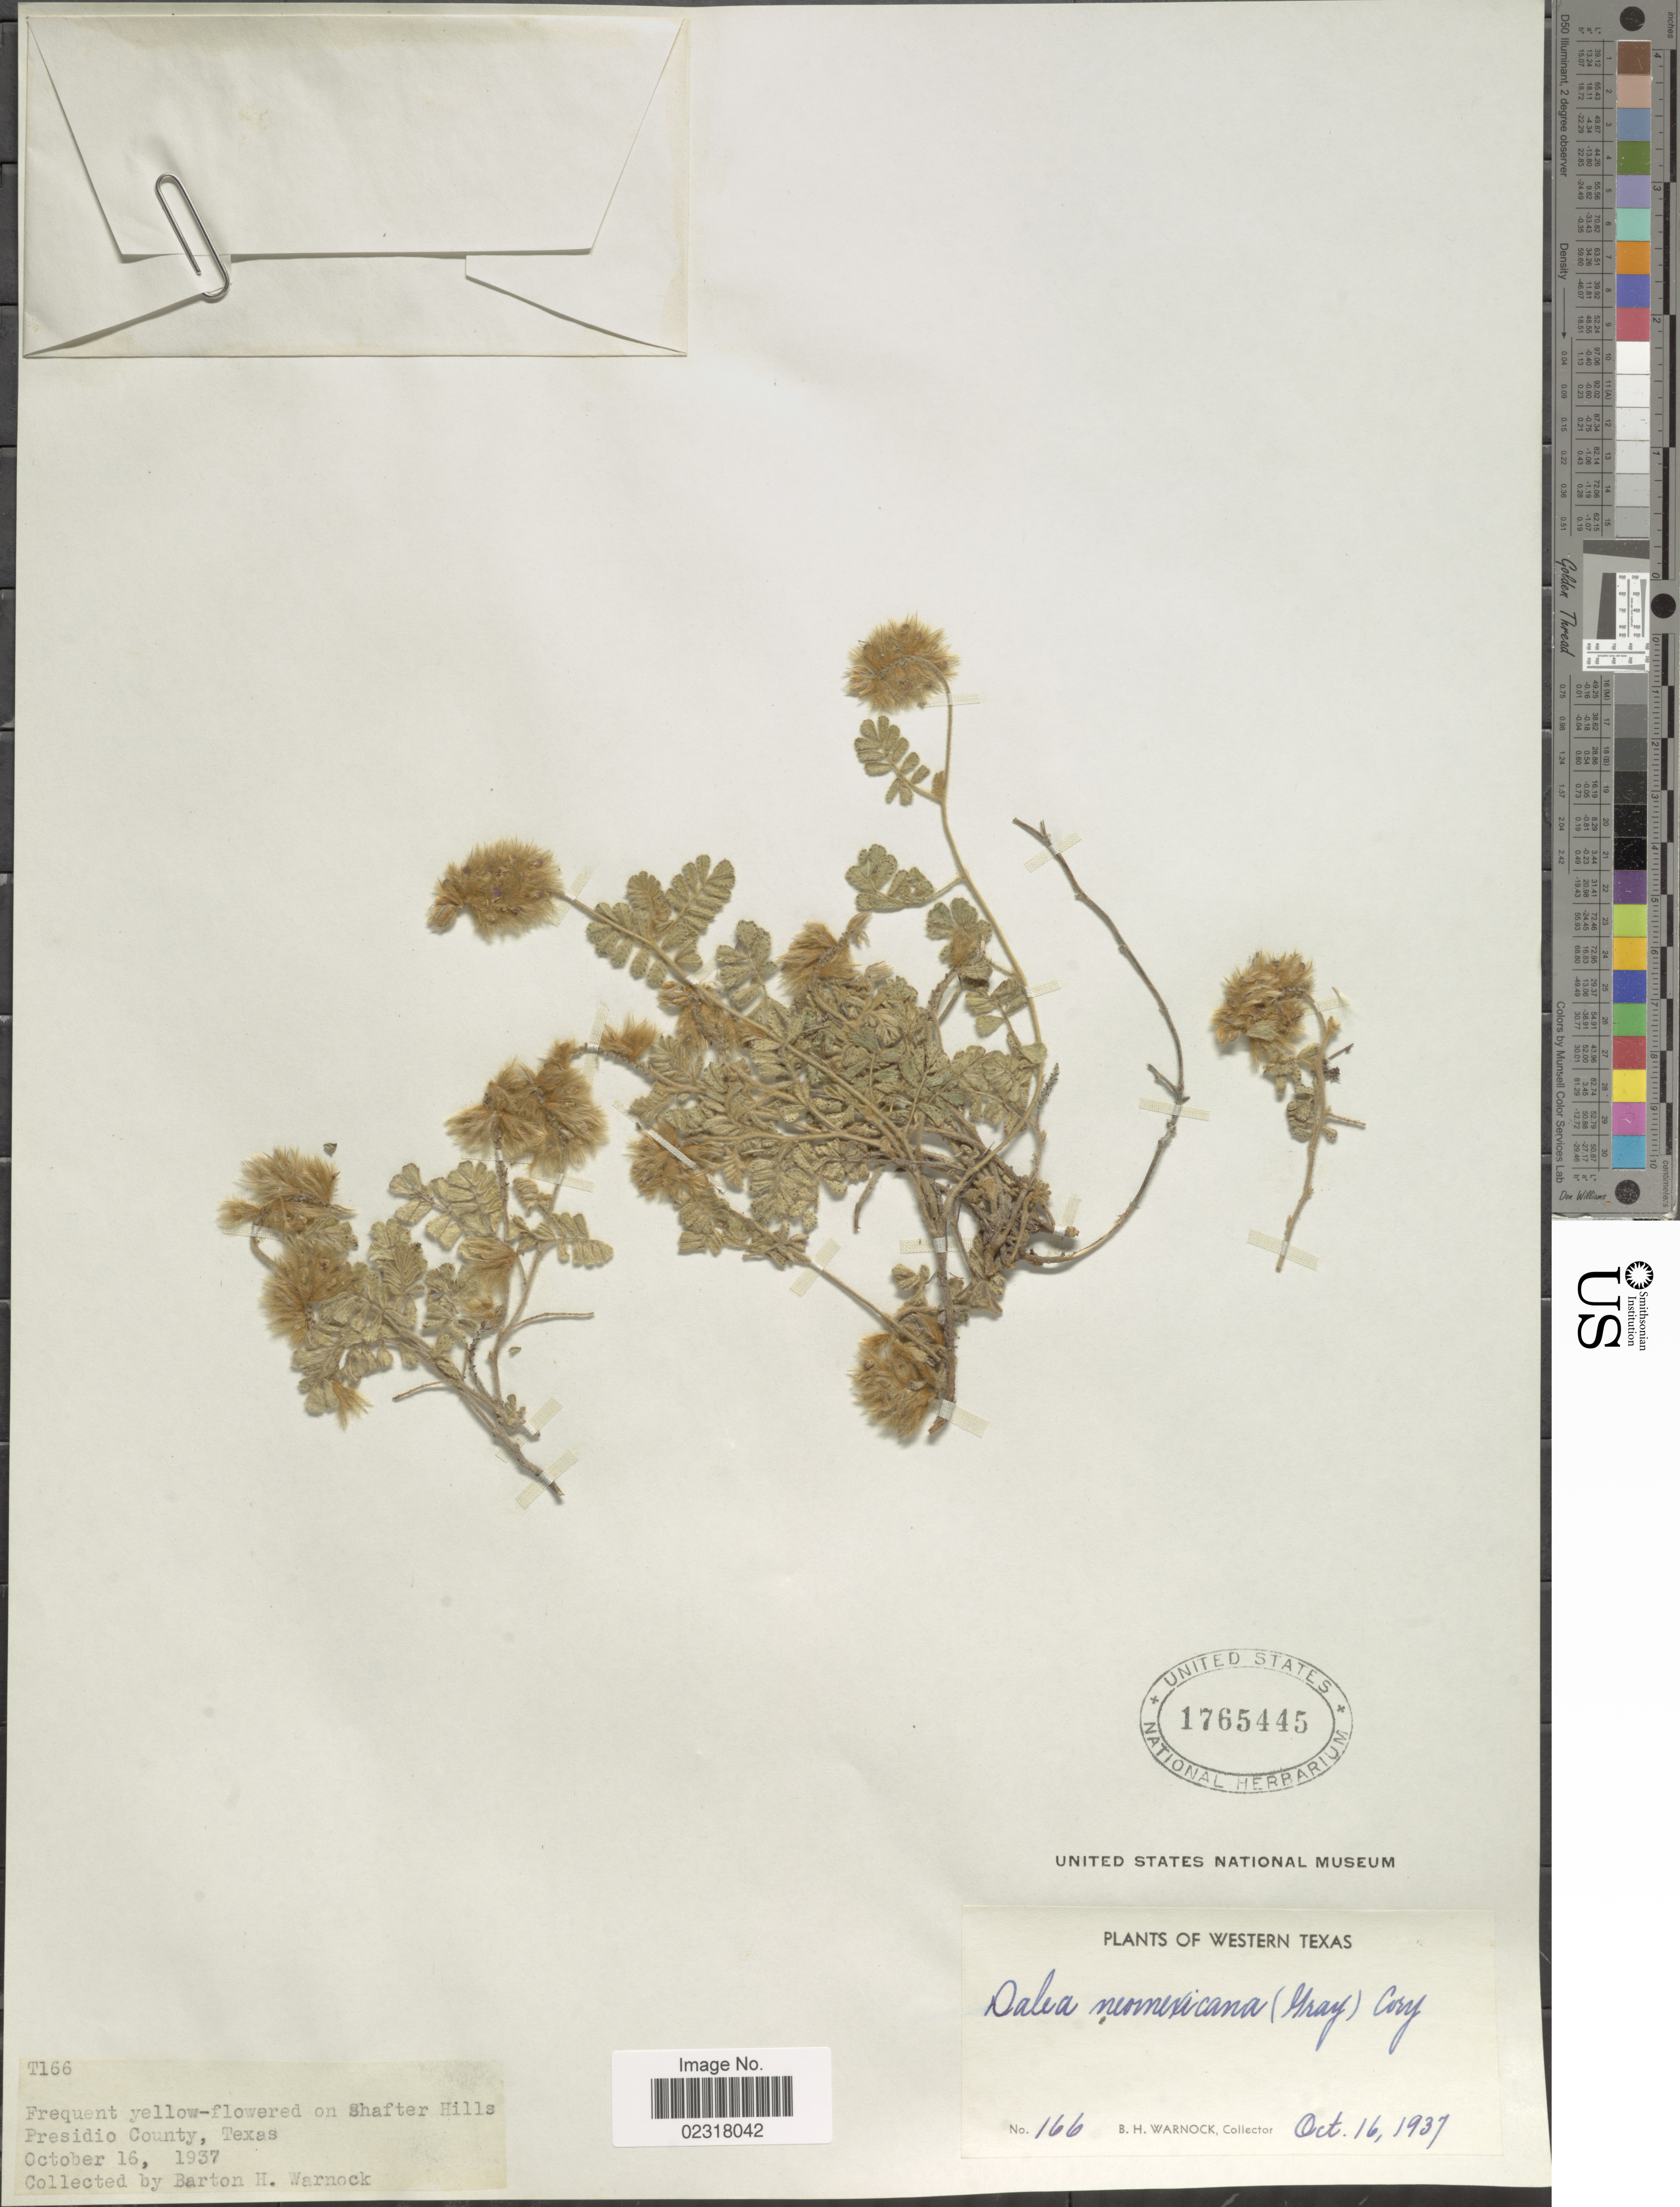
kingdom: Plantae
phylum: Tracheophyta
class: Magnoliopsida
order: Fabales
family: Fabaceae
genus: Dalea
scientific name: Dalea neomexicana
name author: (A. Gray) Cory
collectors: B. H. Warnock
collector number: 166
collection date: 1937-10-16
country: United States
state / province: Texas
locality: Western Texas, on Shafter Hills, Presidio County.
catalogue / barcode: US 1765445